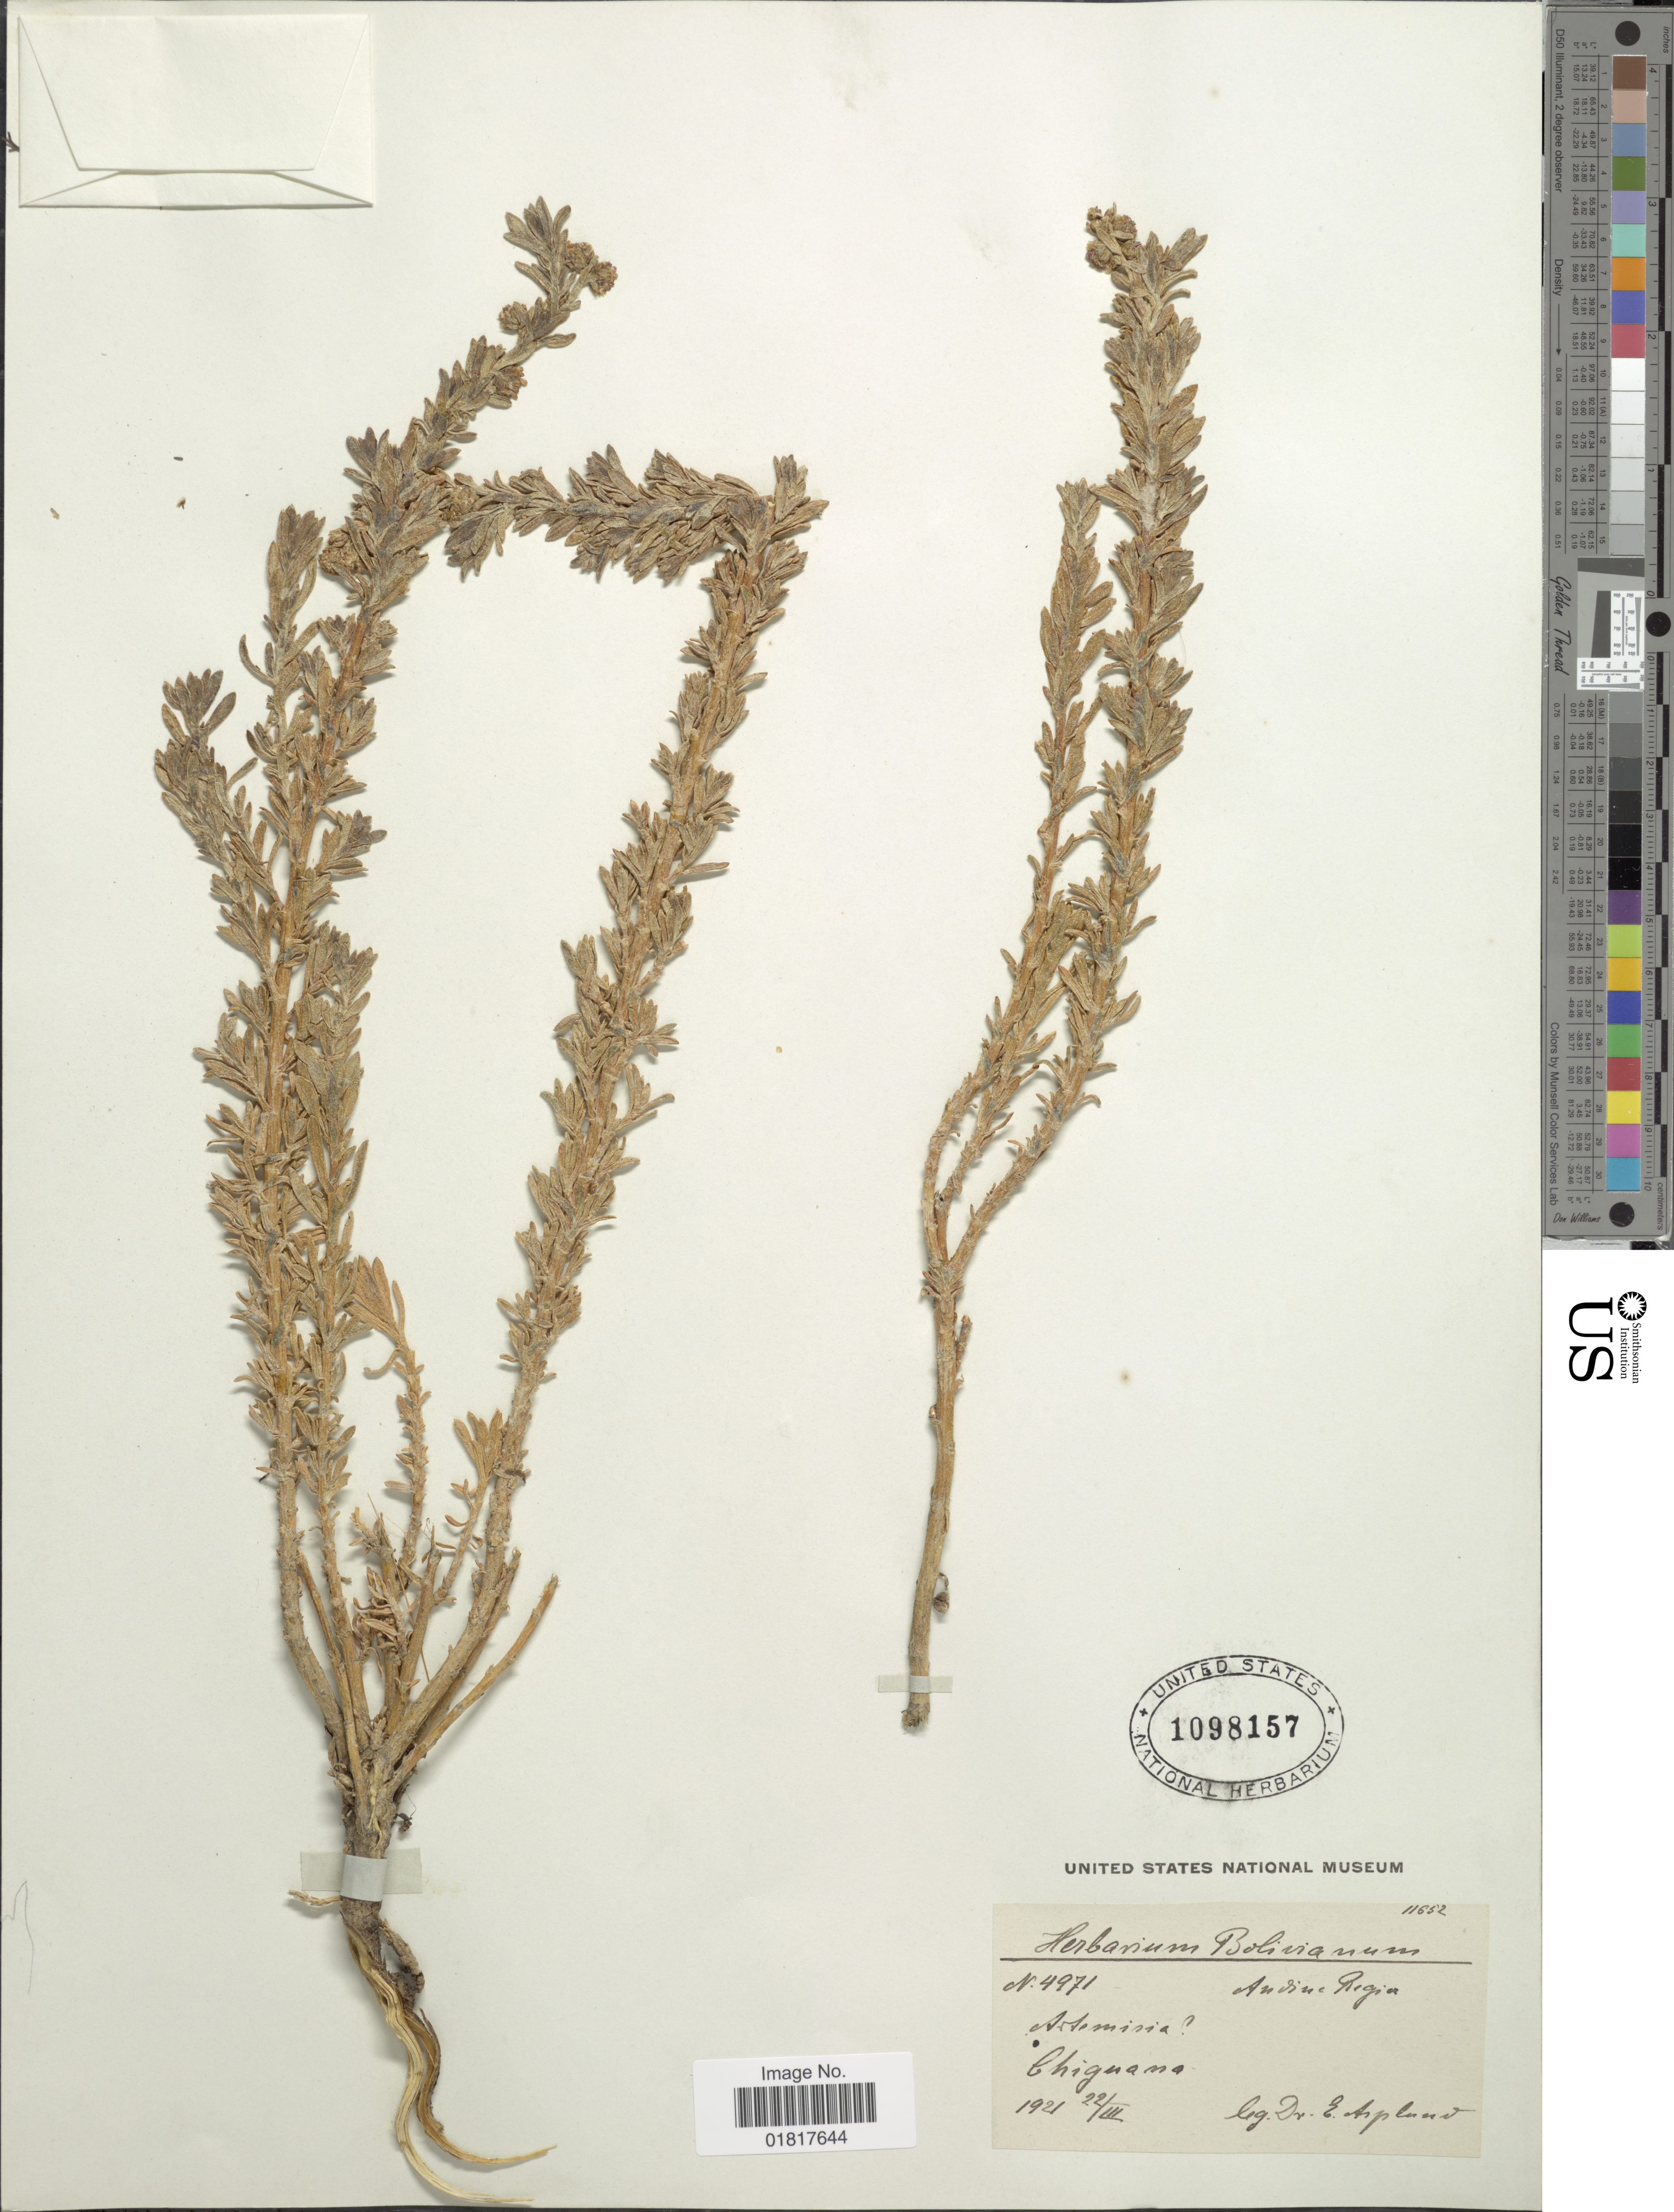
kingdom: Plantae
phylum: Tracheophyta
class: Magnoliopsida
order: Asterales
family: Asteraceae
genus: Artemisia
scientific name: Artemisia sp.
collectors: E. Asplund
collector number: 4971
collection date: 1921-03-22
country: Bolivia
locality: Chiguani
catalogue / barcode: US 1098157